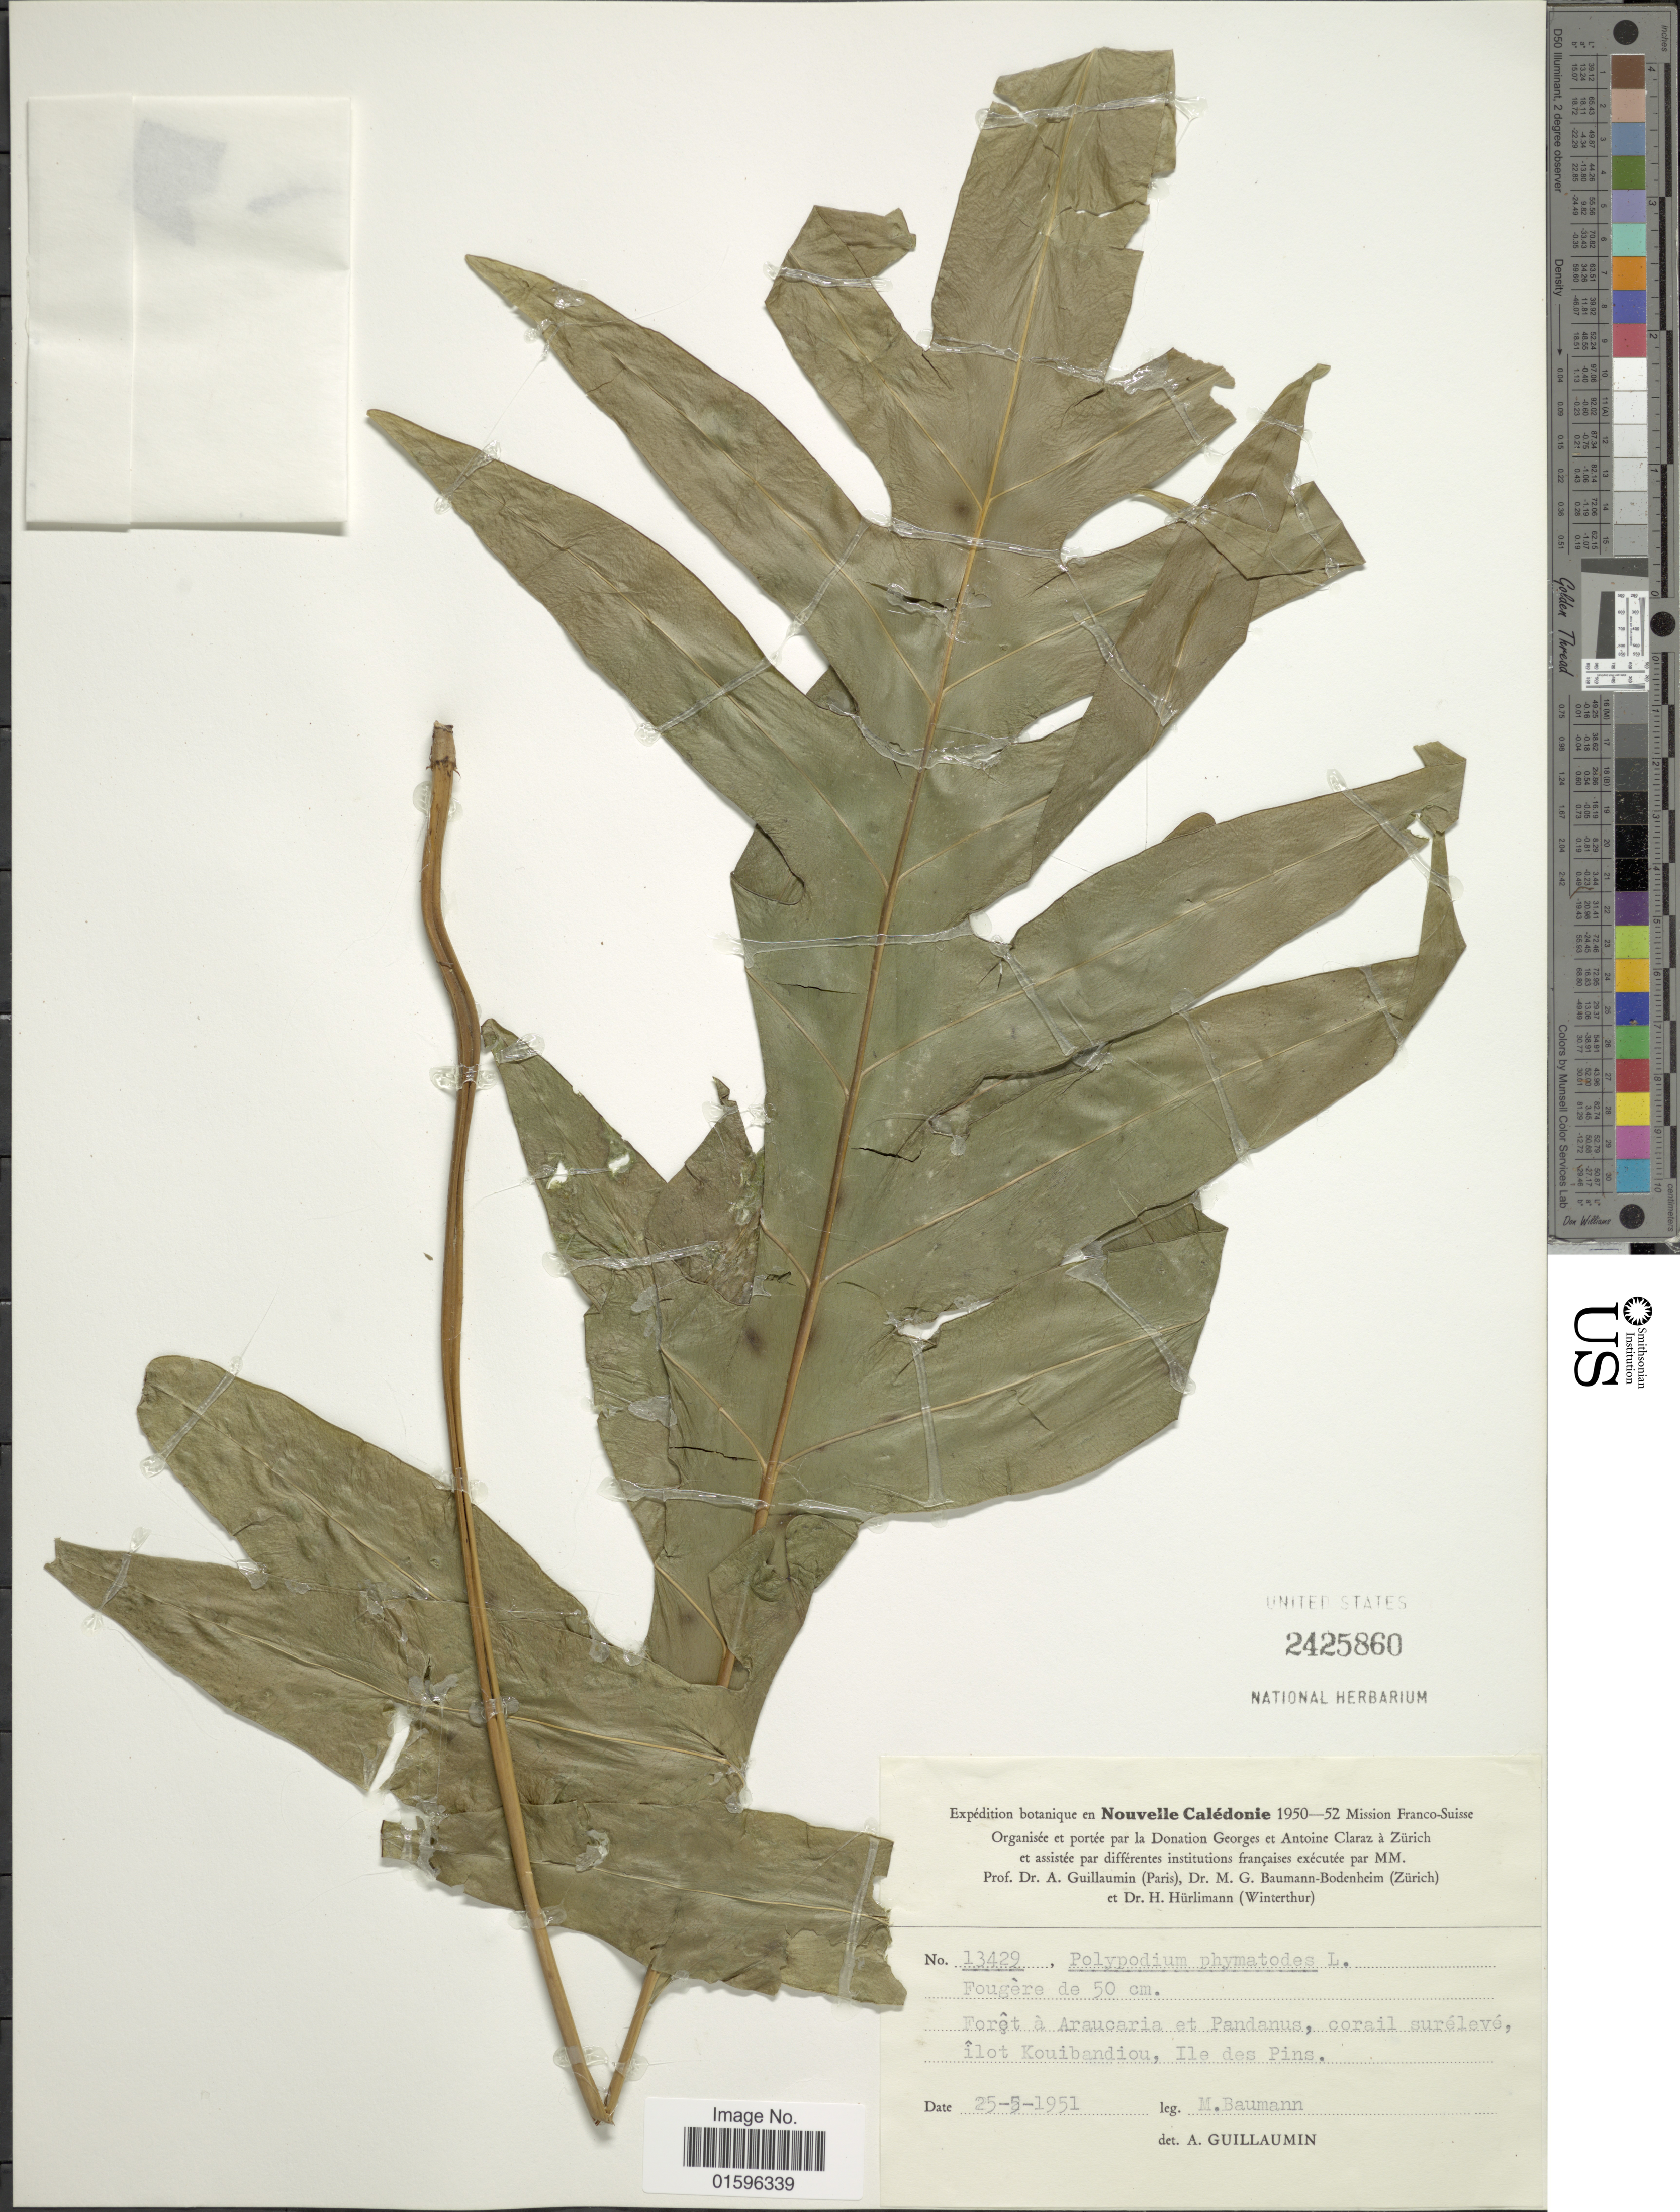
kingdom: Plantae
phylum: Tracheophyta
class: Polypodiopsida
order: Polypodiales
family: Polypodiaceae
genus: Polypodium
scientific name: Polypodium scolopendria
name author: Burm. f.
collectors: M. Baumann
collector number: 13429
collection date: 1951-05-25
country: New Caledonia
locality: Nouvelle Caledonie, Foret a Araucaria et Pandanus, corail sureleve, ilot Kouibandiou, Ile des Pins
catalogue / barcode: US 2425860